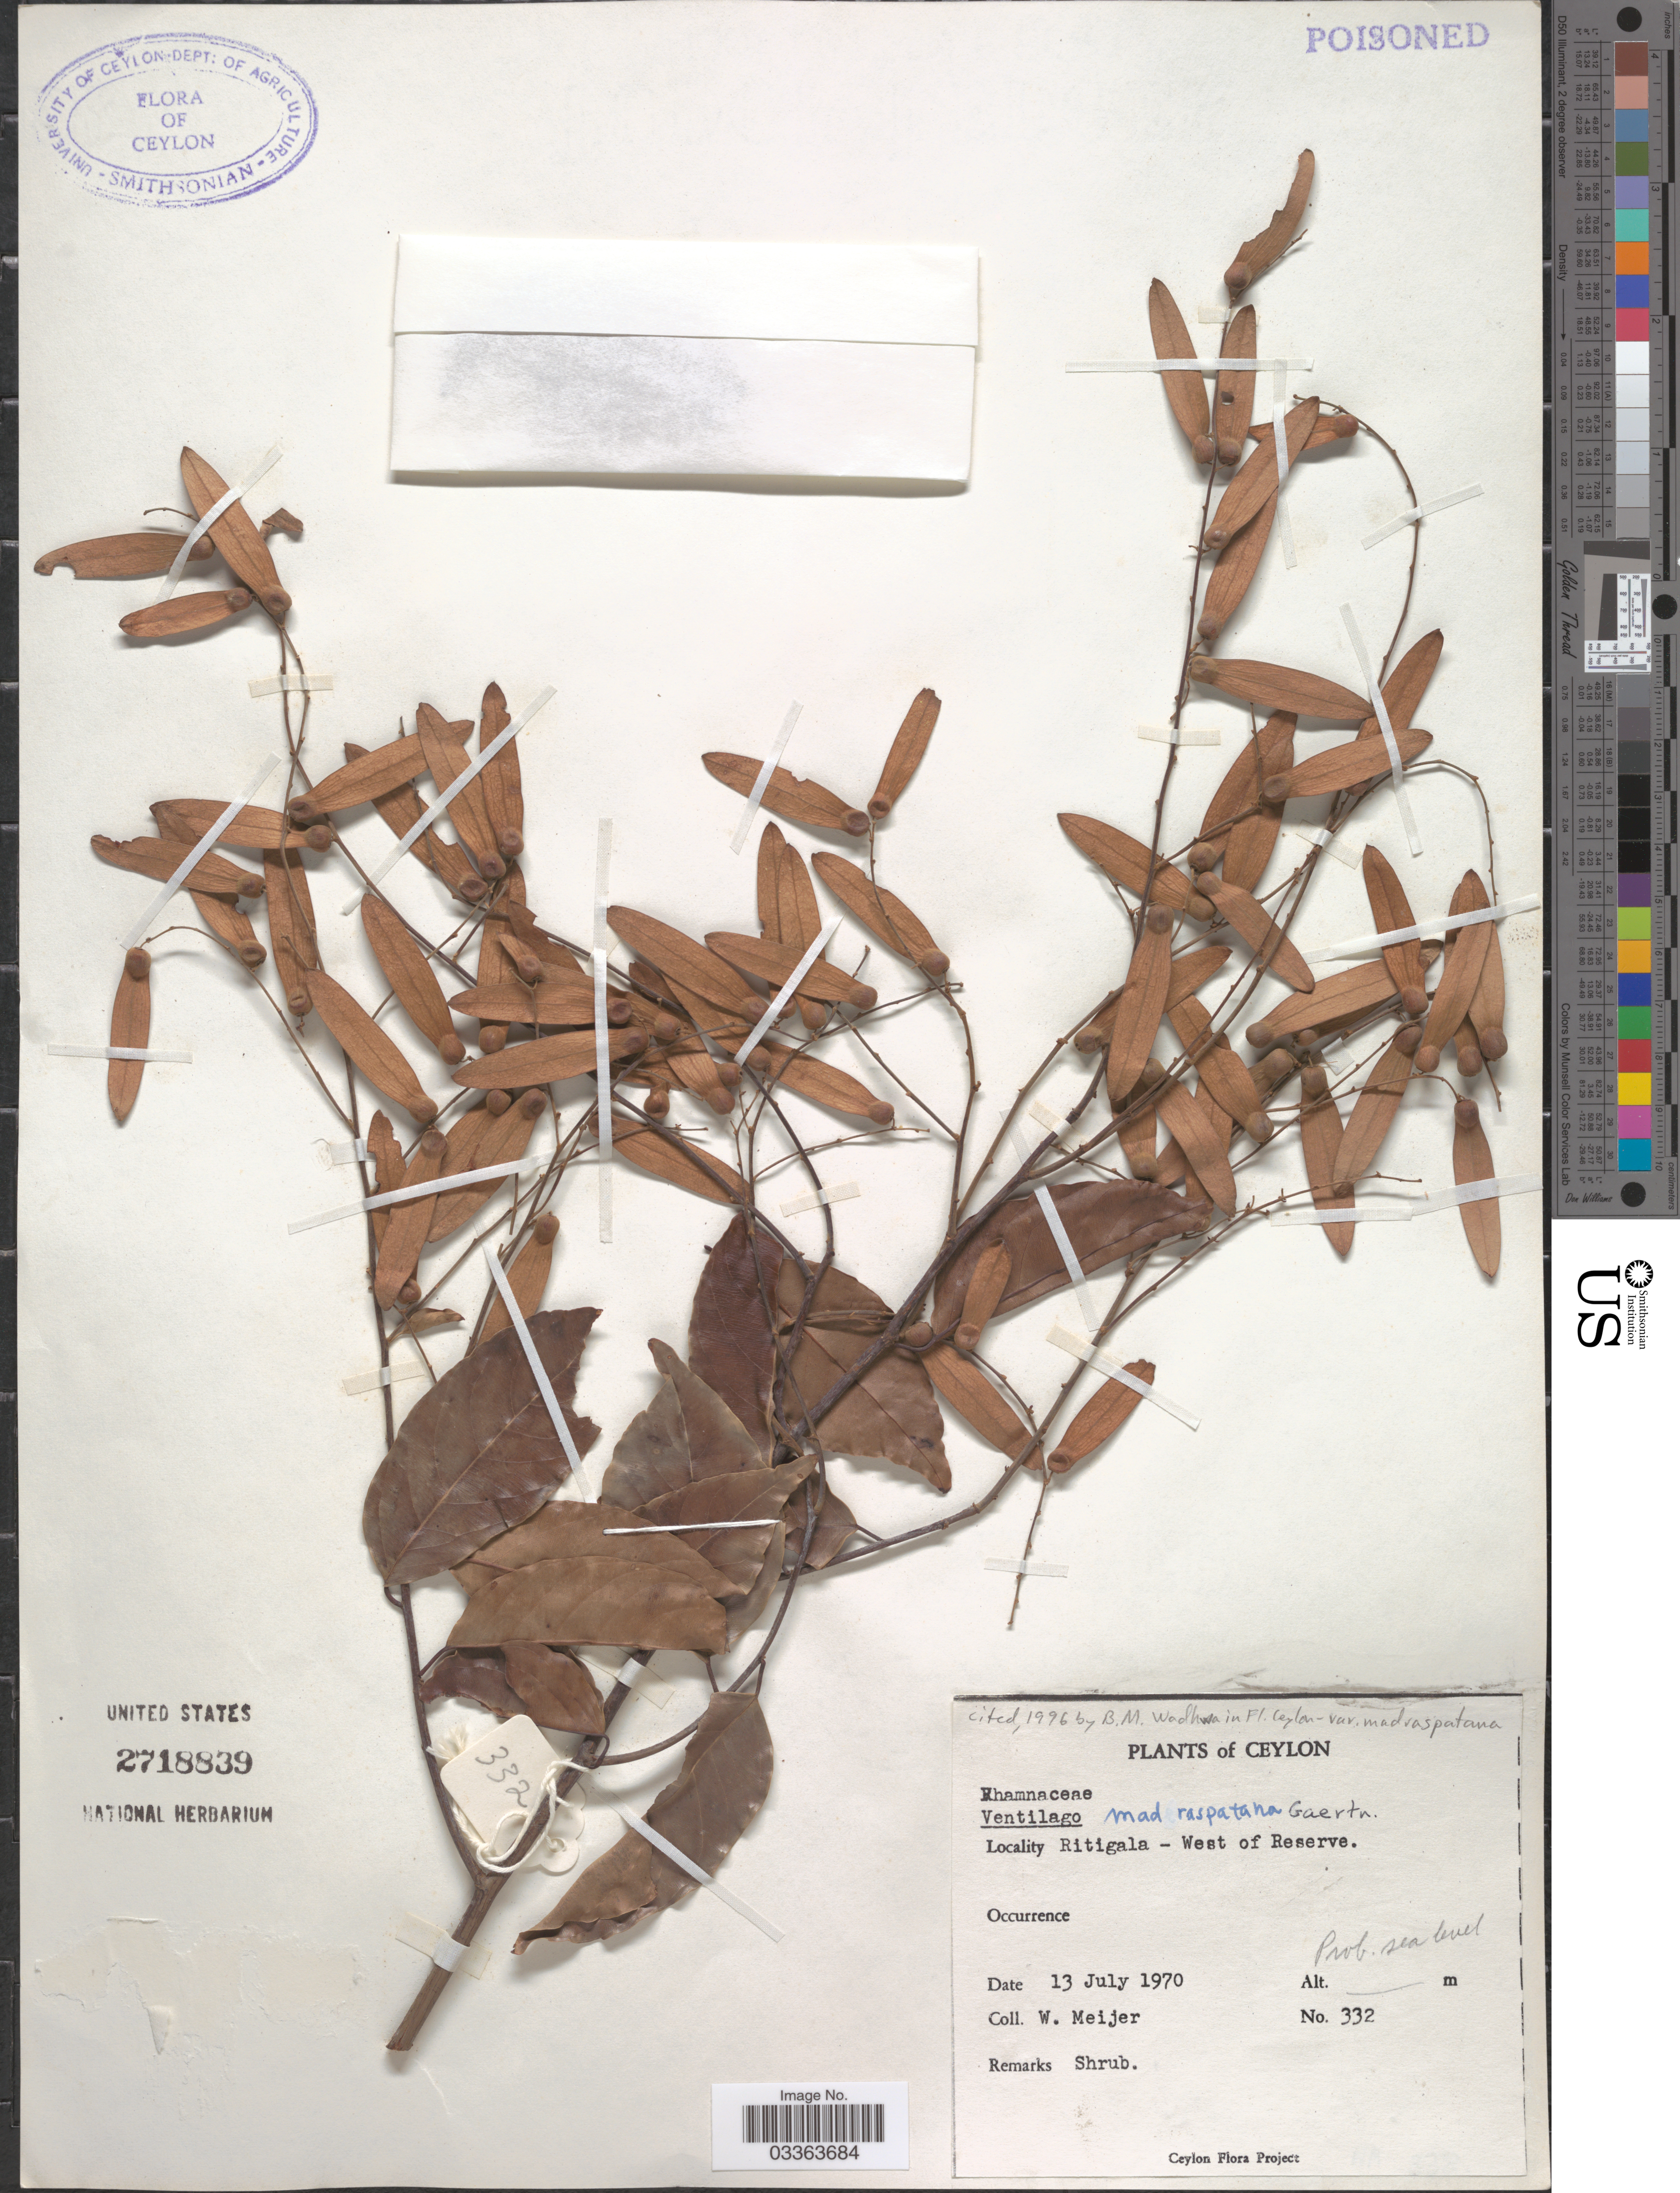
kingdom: Plantae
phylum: Tracheophyta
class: Magnoliopsida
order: Rosales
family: Rhamnaceae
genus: Ventilago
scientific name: Ventilago madraspatana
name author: Gaertn.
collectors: W. Meijer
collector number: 332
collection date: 1970-07-13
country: Sri Lanka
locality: Ceylon. Ritigala - West of Reserve.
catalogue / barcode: US 2718839